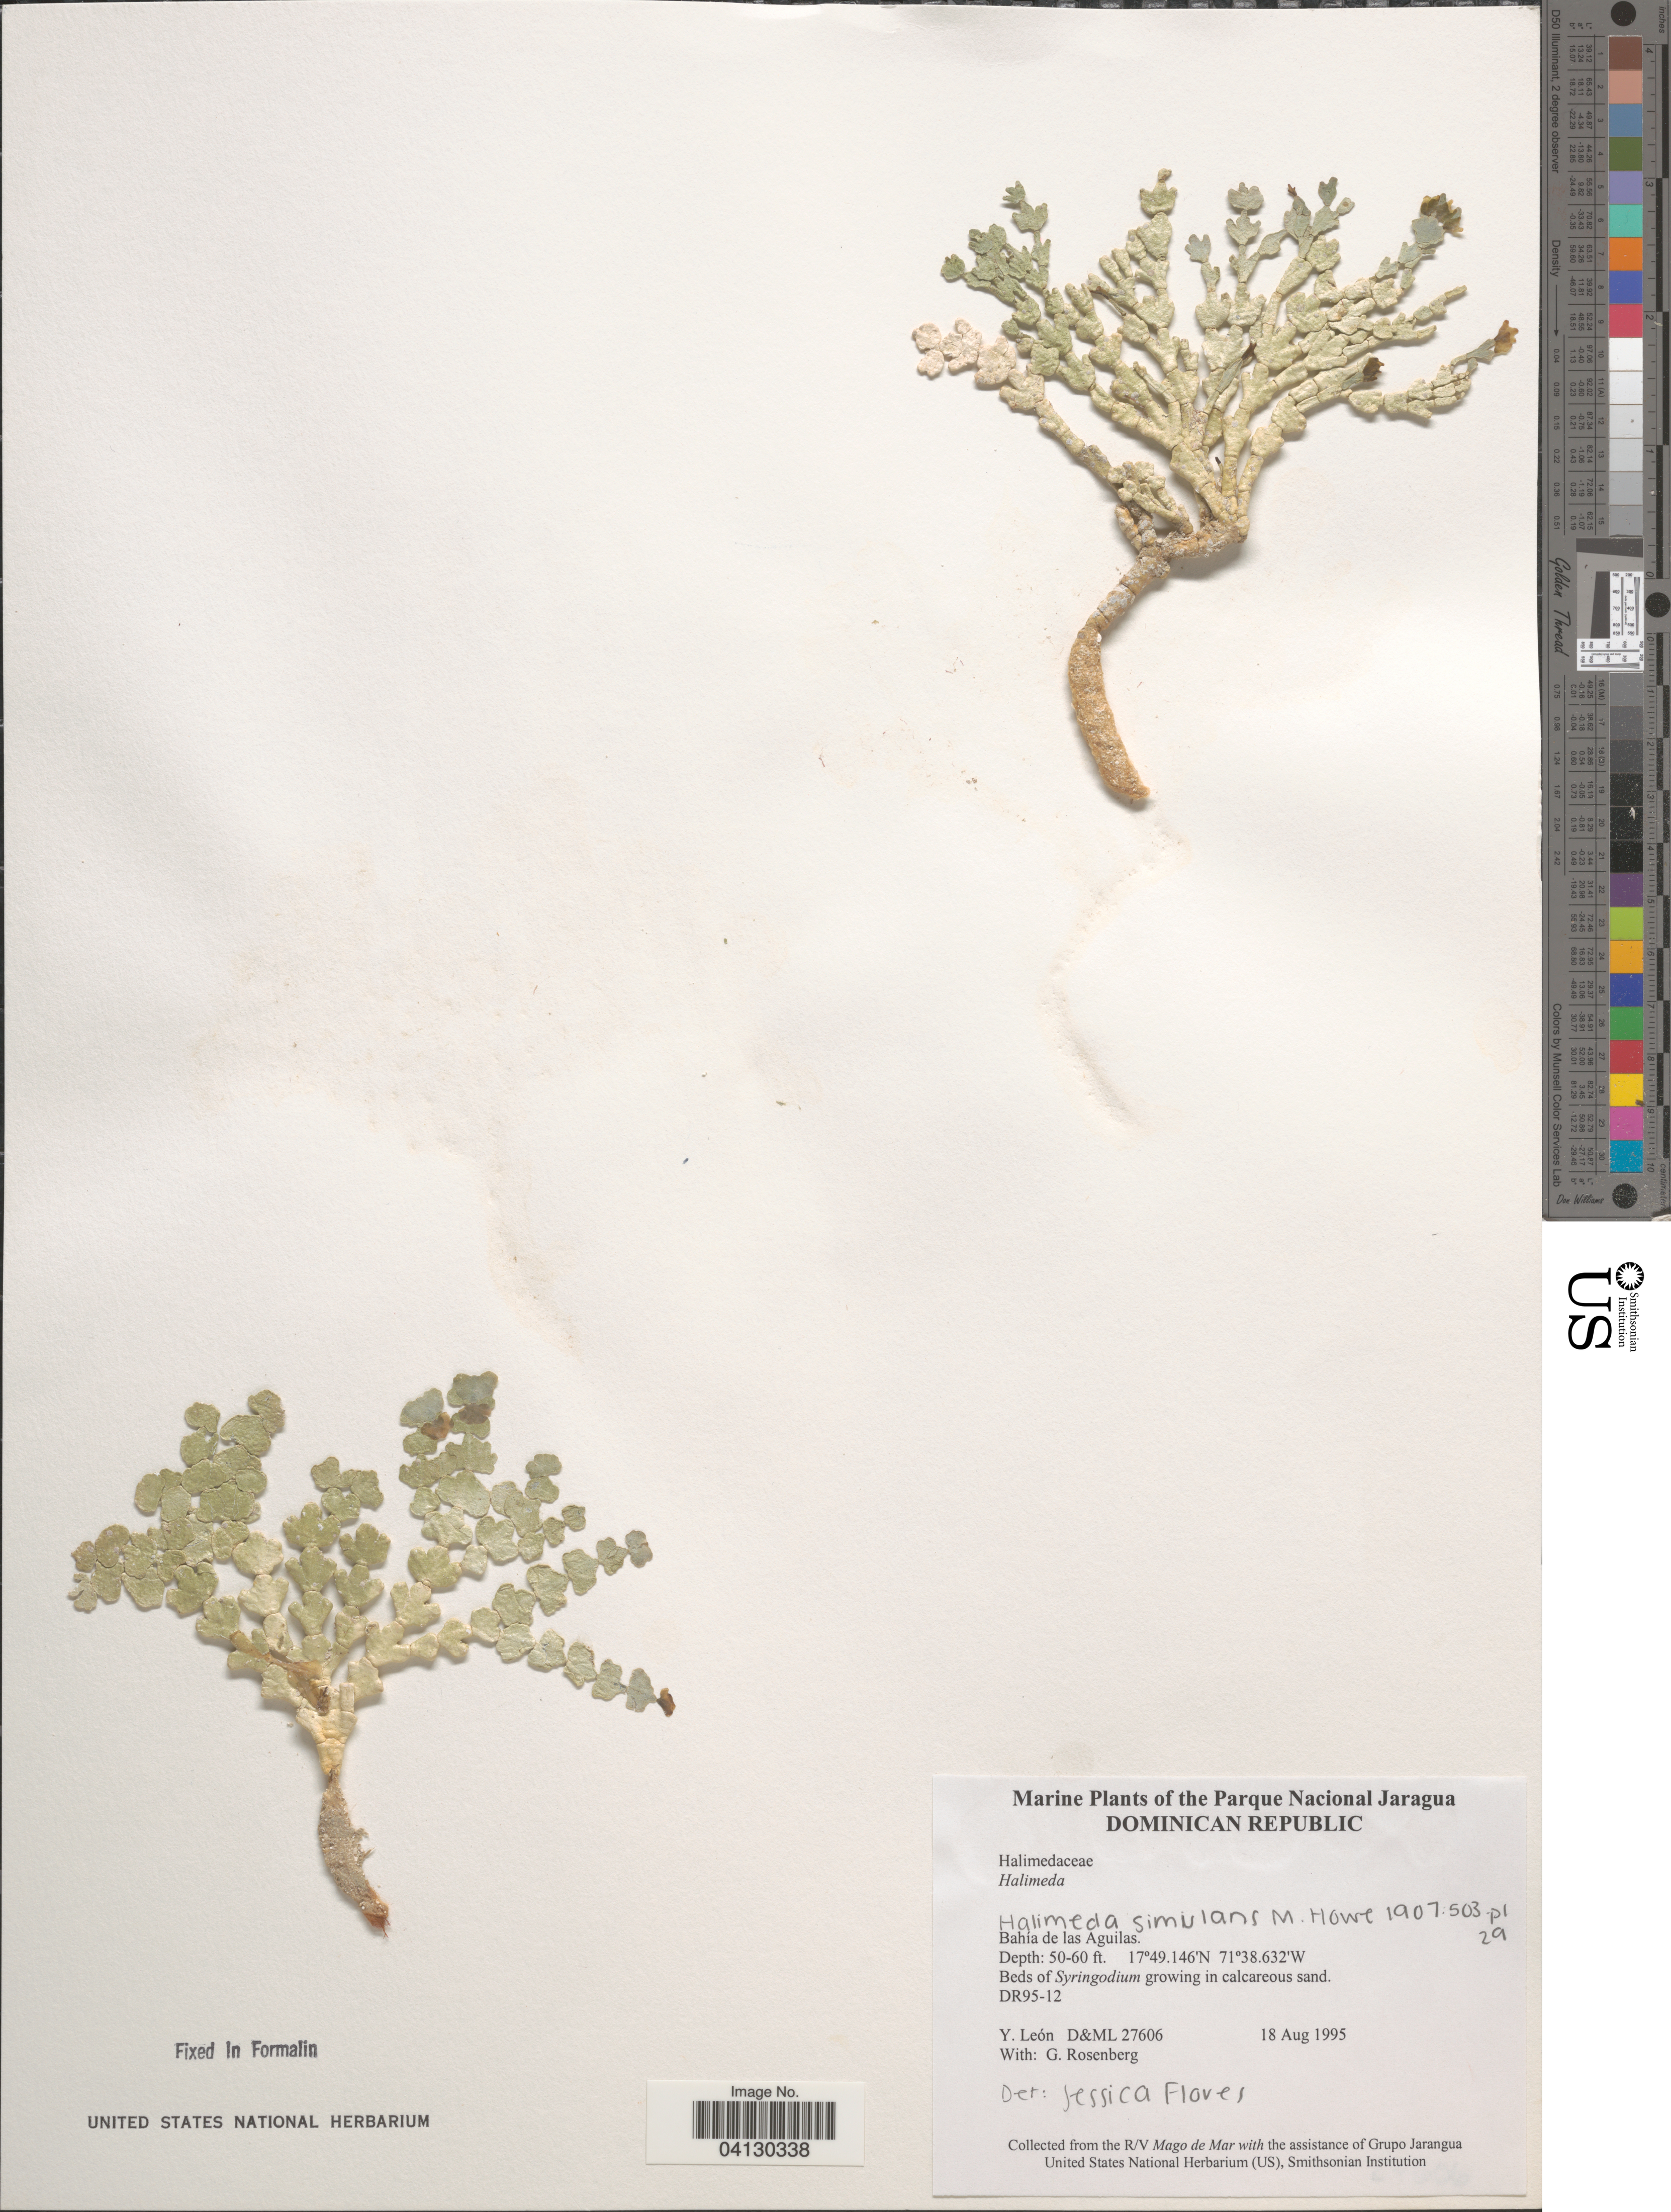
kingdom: Plantae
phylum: Chlorophyta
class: Ulvophyceae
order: Bryopsidales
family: Halimedaceae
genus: Halimeda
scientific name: Halimeda simulans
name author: M. Howe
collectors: Y. León & G. Rosenberg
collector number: D&ML27606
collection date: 1995-08-18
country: Dominican Republic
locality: The Parque Nacional Jaragua. Bahía de las Aguilas.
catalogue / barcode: US 328963